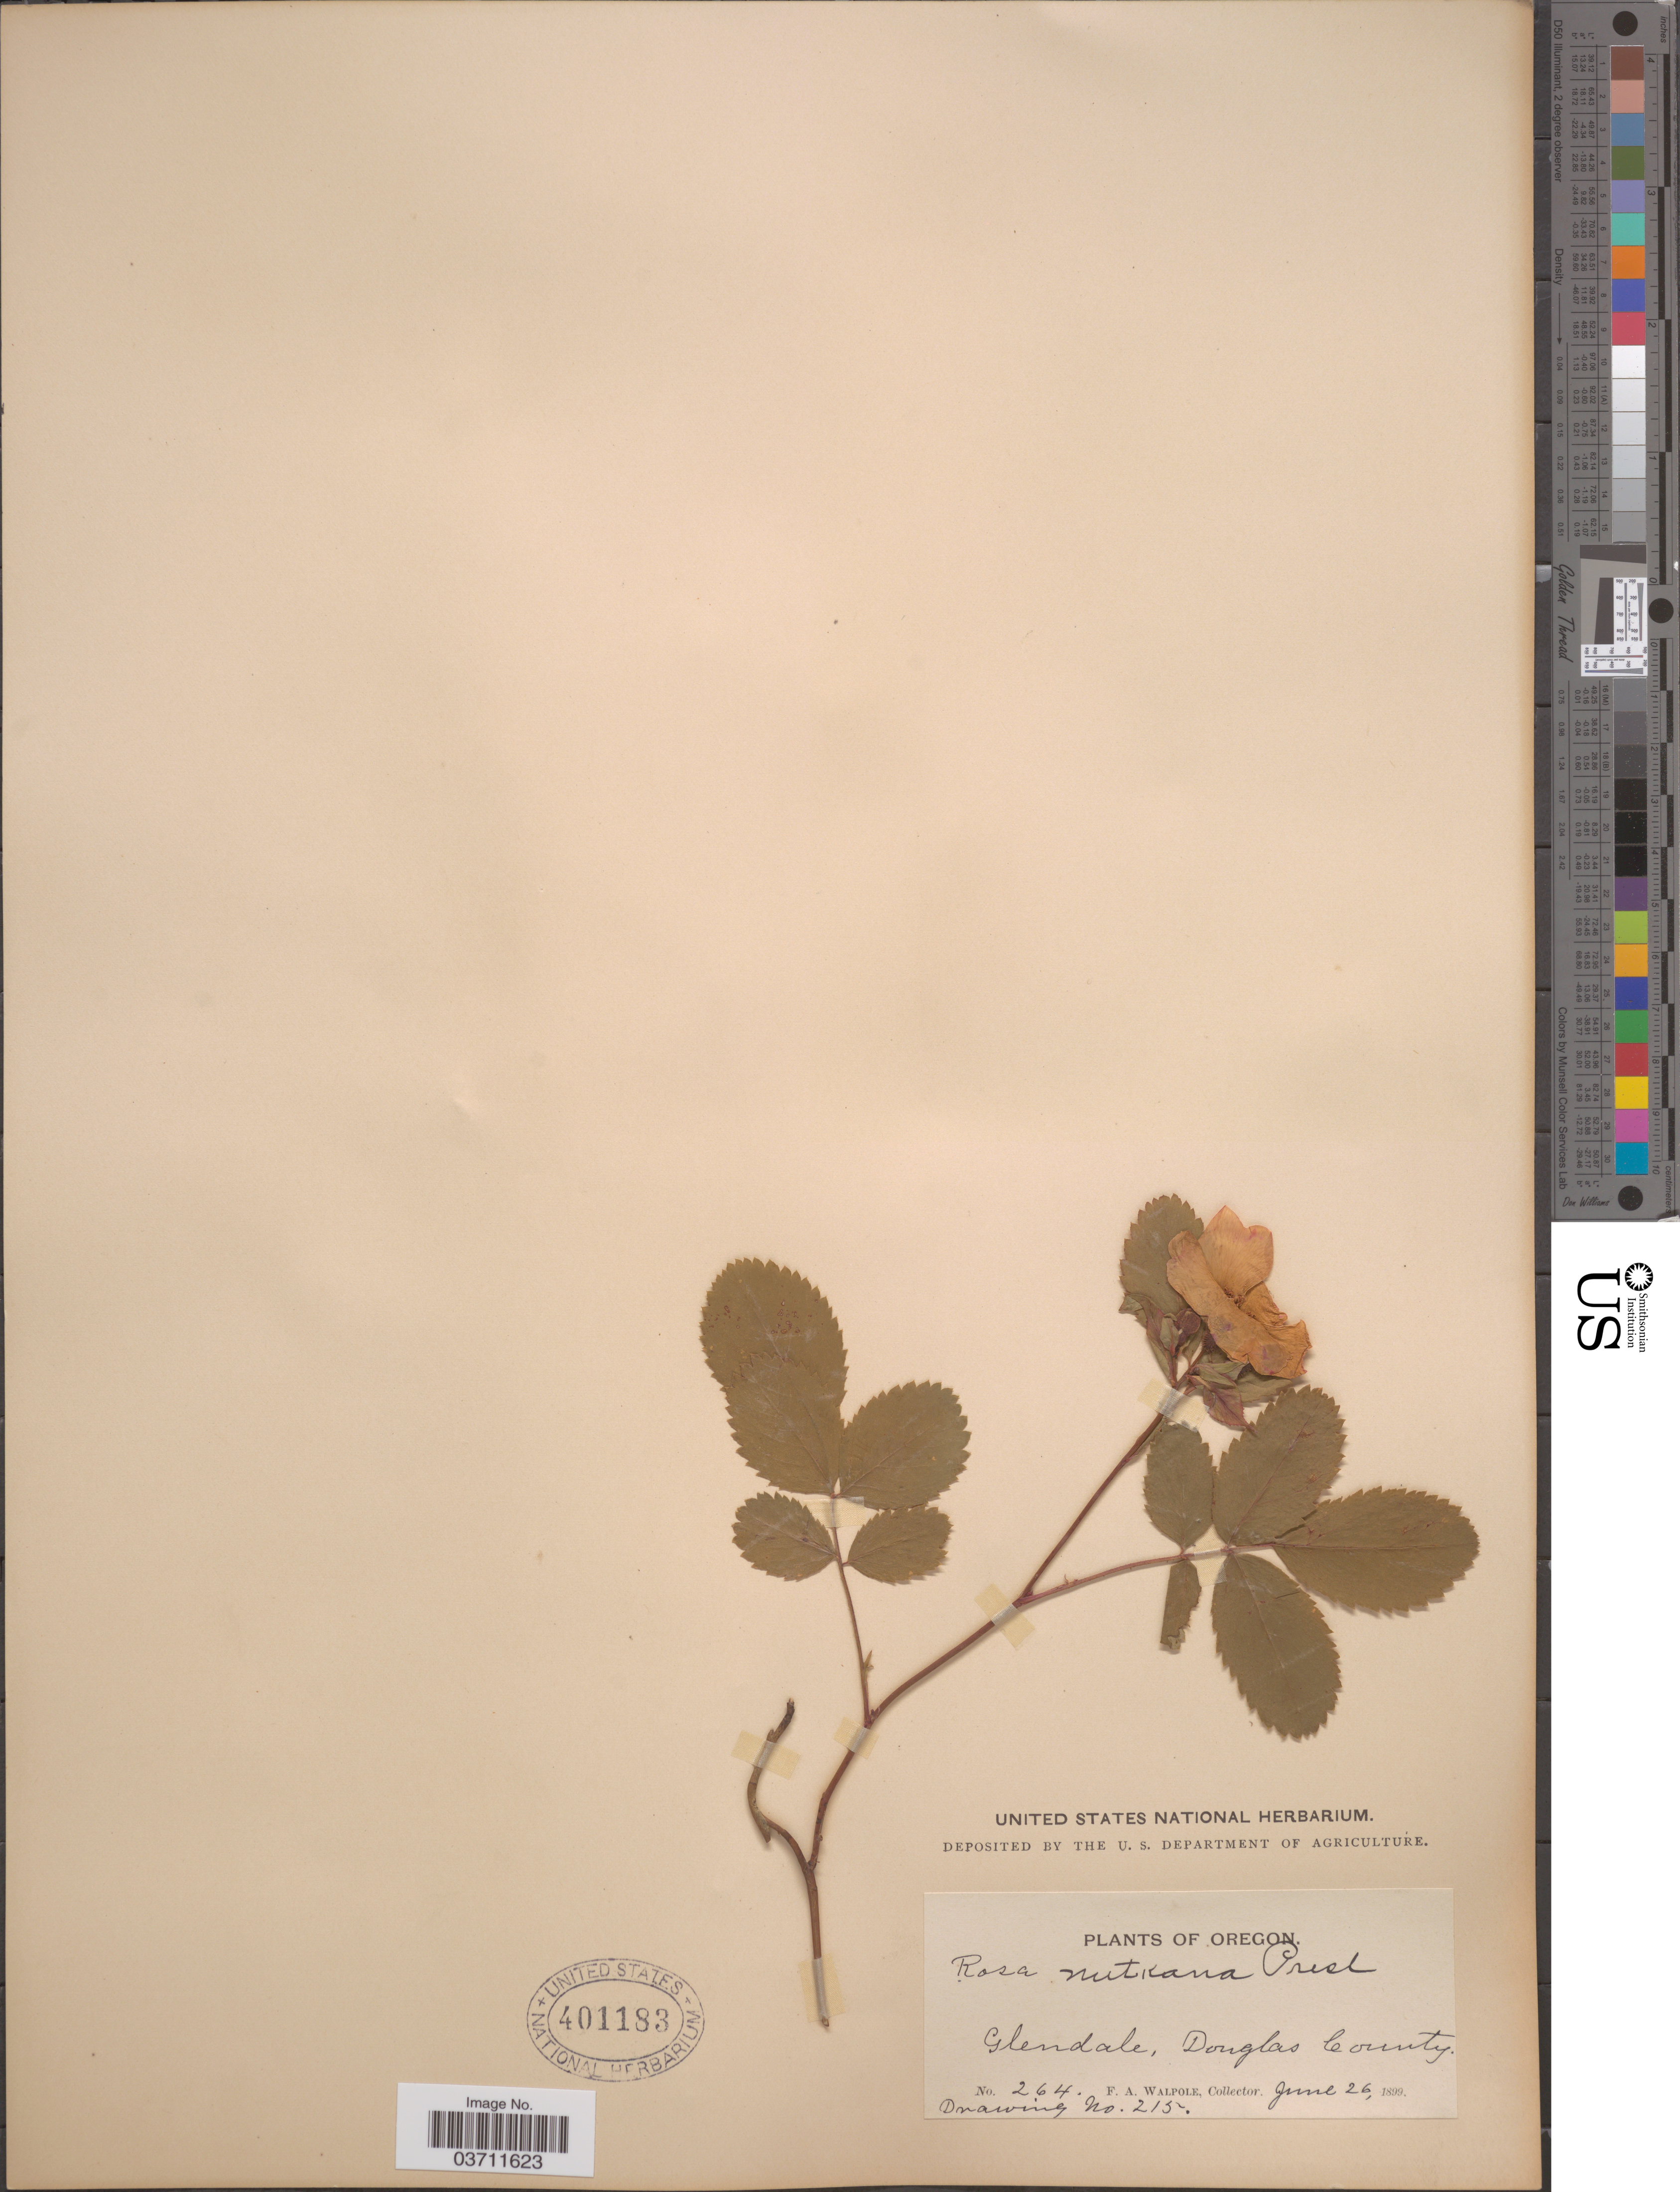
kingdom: Plantae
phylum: Tracheophyta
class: Magnoliopsida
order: Rosales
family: Rosaceae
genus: Rosa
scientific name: Rosa nutkana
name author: C. Presl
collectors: F. Walpole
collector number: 264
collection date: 1899-06-26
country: United States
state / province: Oregon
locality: Glendale, Douglas County.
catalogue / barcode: US 401183